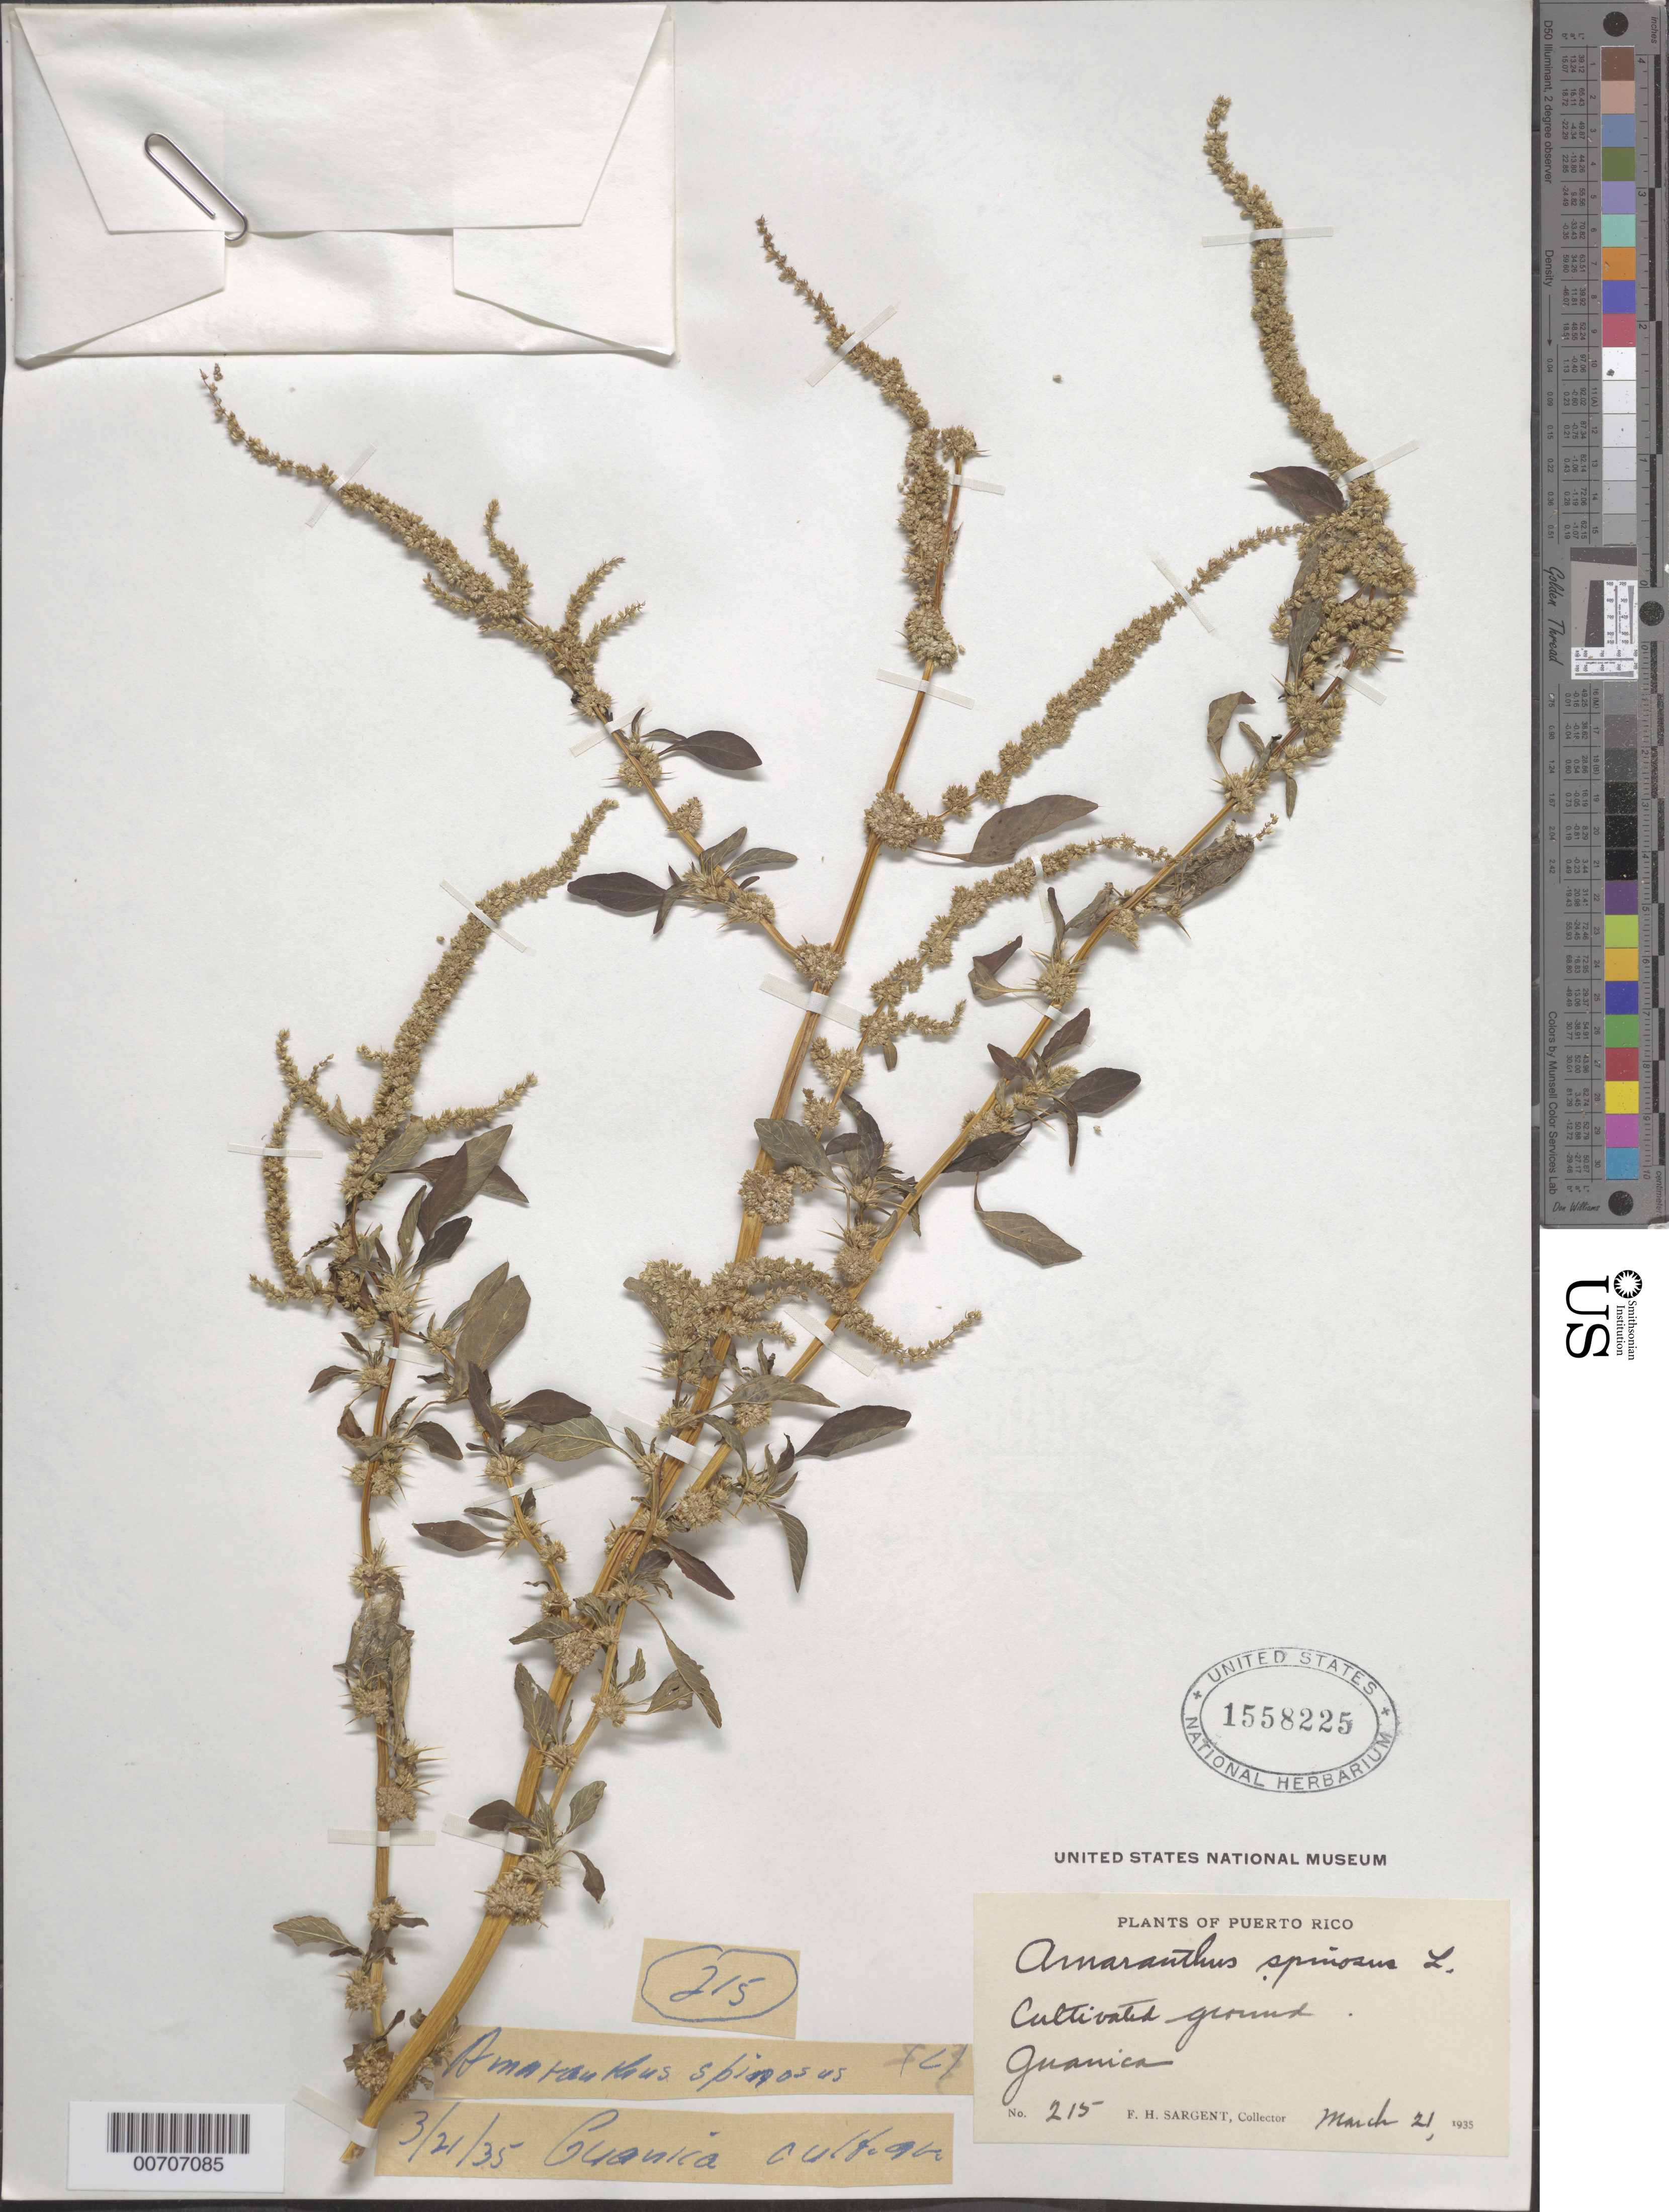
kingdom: Plantae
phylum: Tracheophyta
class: Magnoliopsida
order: Caryophyllales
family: Amaranthaceae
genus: Amaranthus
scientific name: Amaranthus spinosus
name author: L.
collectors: F. H. Sargent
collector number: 215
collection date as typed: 21 Mar 1935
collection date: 1935-03-21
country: Puerto Rico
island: Greater Antilles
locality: Guanica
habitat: Cultivated ground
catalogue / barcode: US 1558225